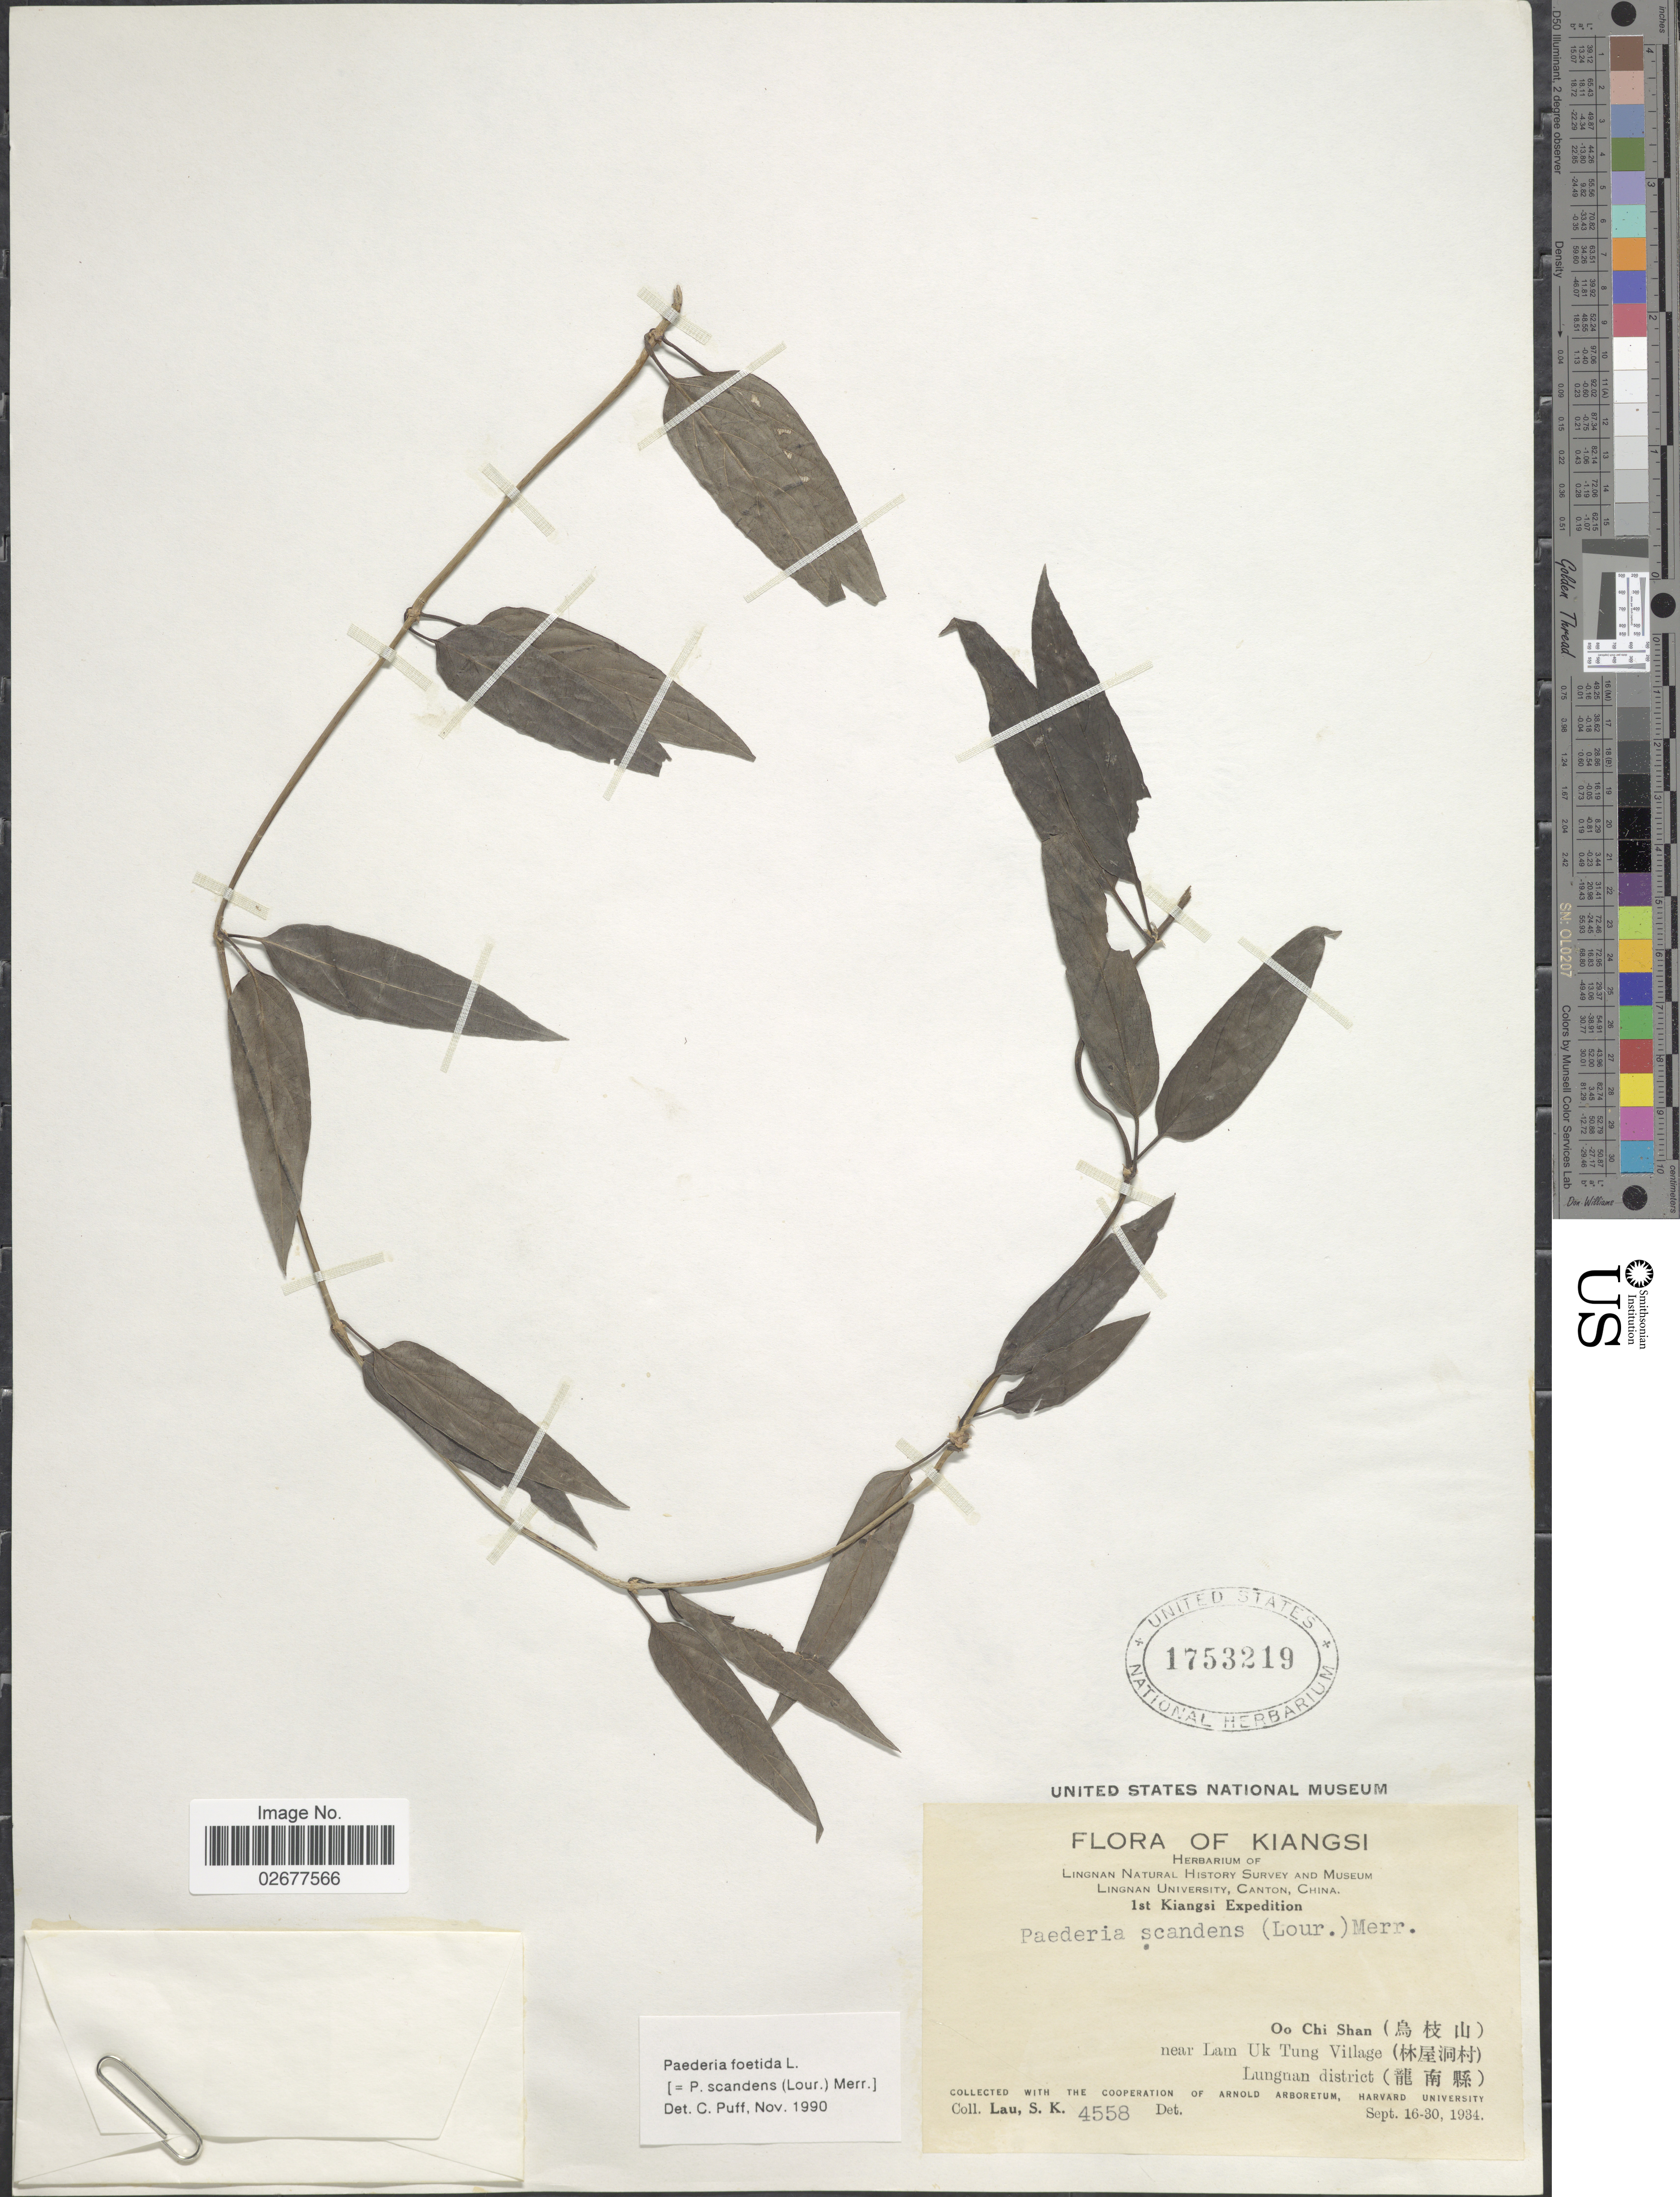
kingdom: Plantae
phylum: Tracheophyta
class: Magnoliopsida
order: Gentianales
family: Rubiaceae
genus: Paederia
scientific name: Paederia foetida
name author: Wall.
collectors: S. K. Lau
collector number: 4558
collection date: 1934-09-16/1934-09-30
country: China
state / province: Jiangxi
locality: Kiangsi. Oo Chin Shan near Lam Uk Tung Village. Lungnan district.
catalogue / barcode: US 1753219